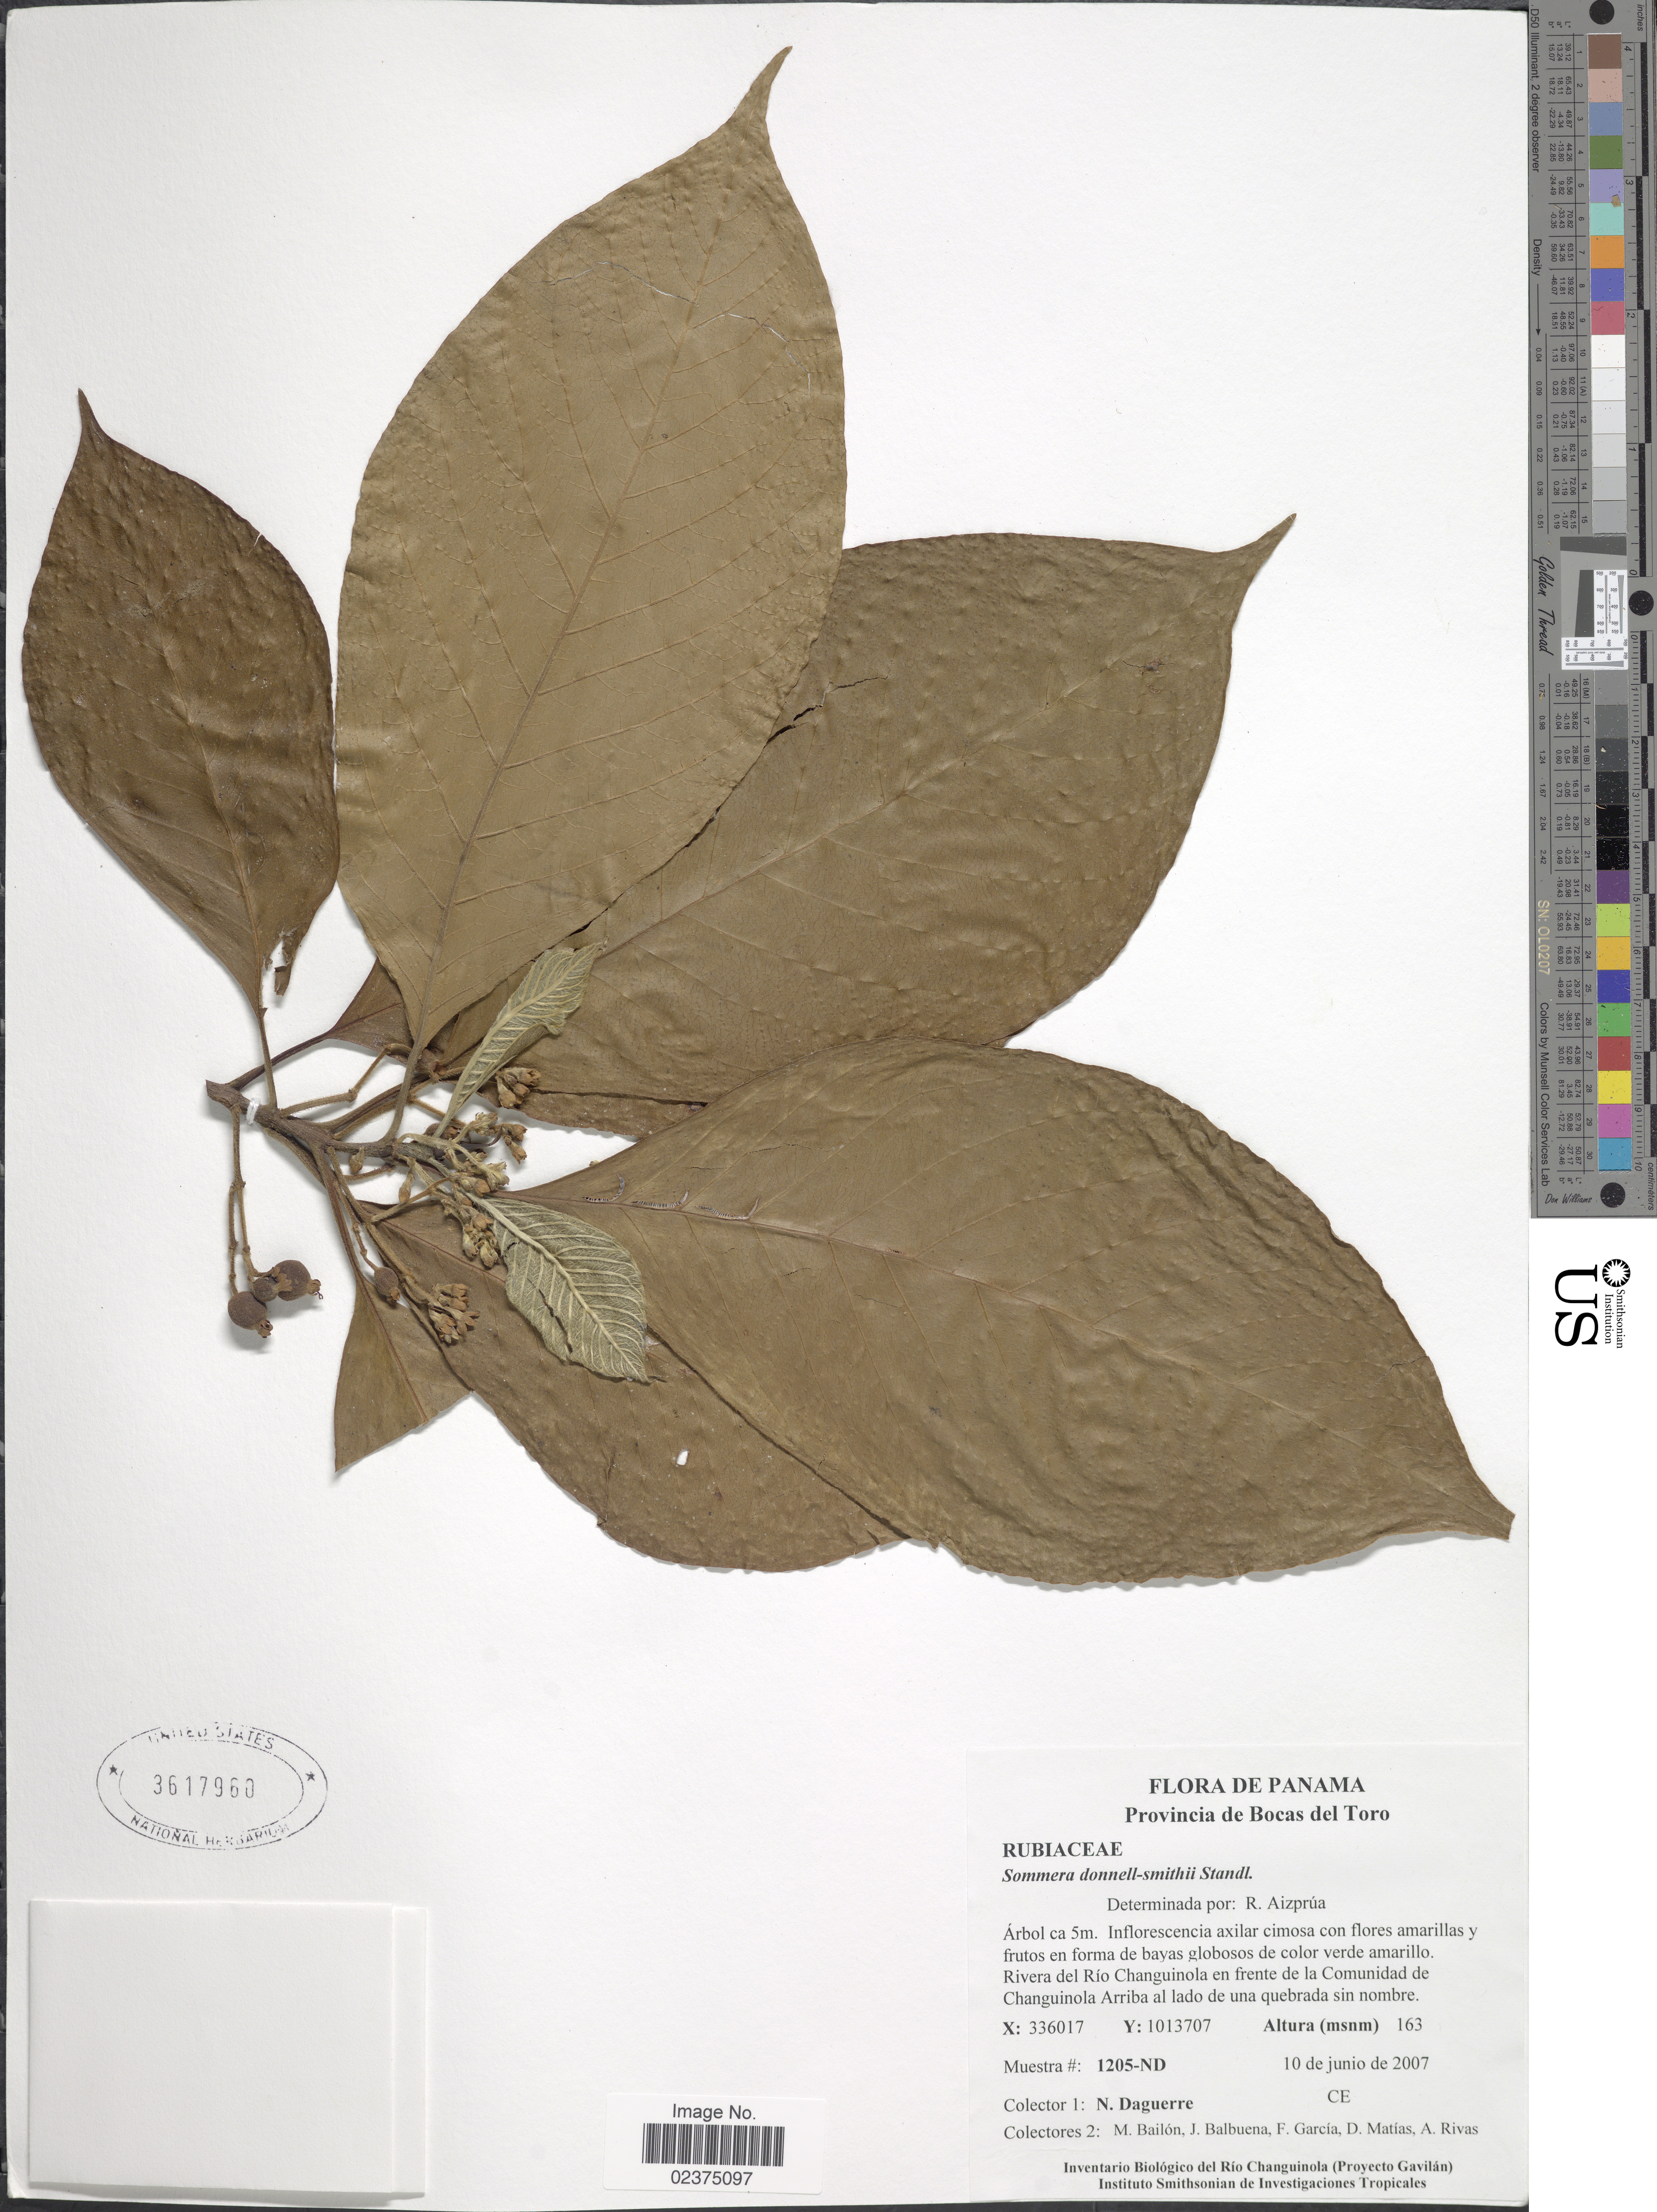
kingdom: Plantae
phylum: Tracheophyta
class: Magnoliopsida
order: Gentianales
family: Rubiaceae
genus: Sommera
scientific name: Sommera donnell-smithii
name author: Standl.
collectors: N. Daguerre, M. Bailón, J. Balbuena, F. Garcia & et al.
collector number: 1205-ND?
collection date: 2007-06-10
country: Panama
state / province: Bocas del Toro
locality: Rivera del Rio Changuinola en frente de la Comunidad de Chnguinola Arriba al lado de una quebrada sin nombre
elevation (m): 163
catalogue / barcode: US 3617960